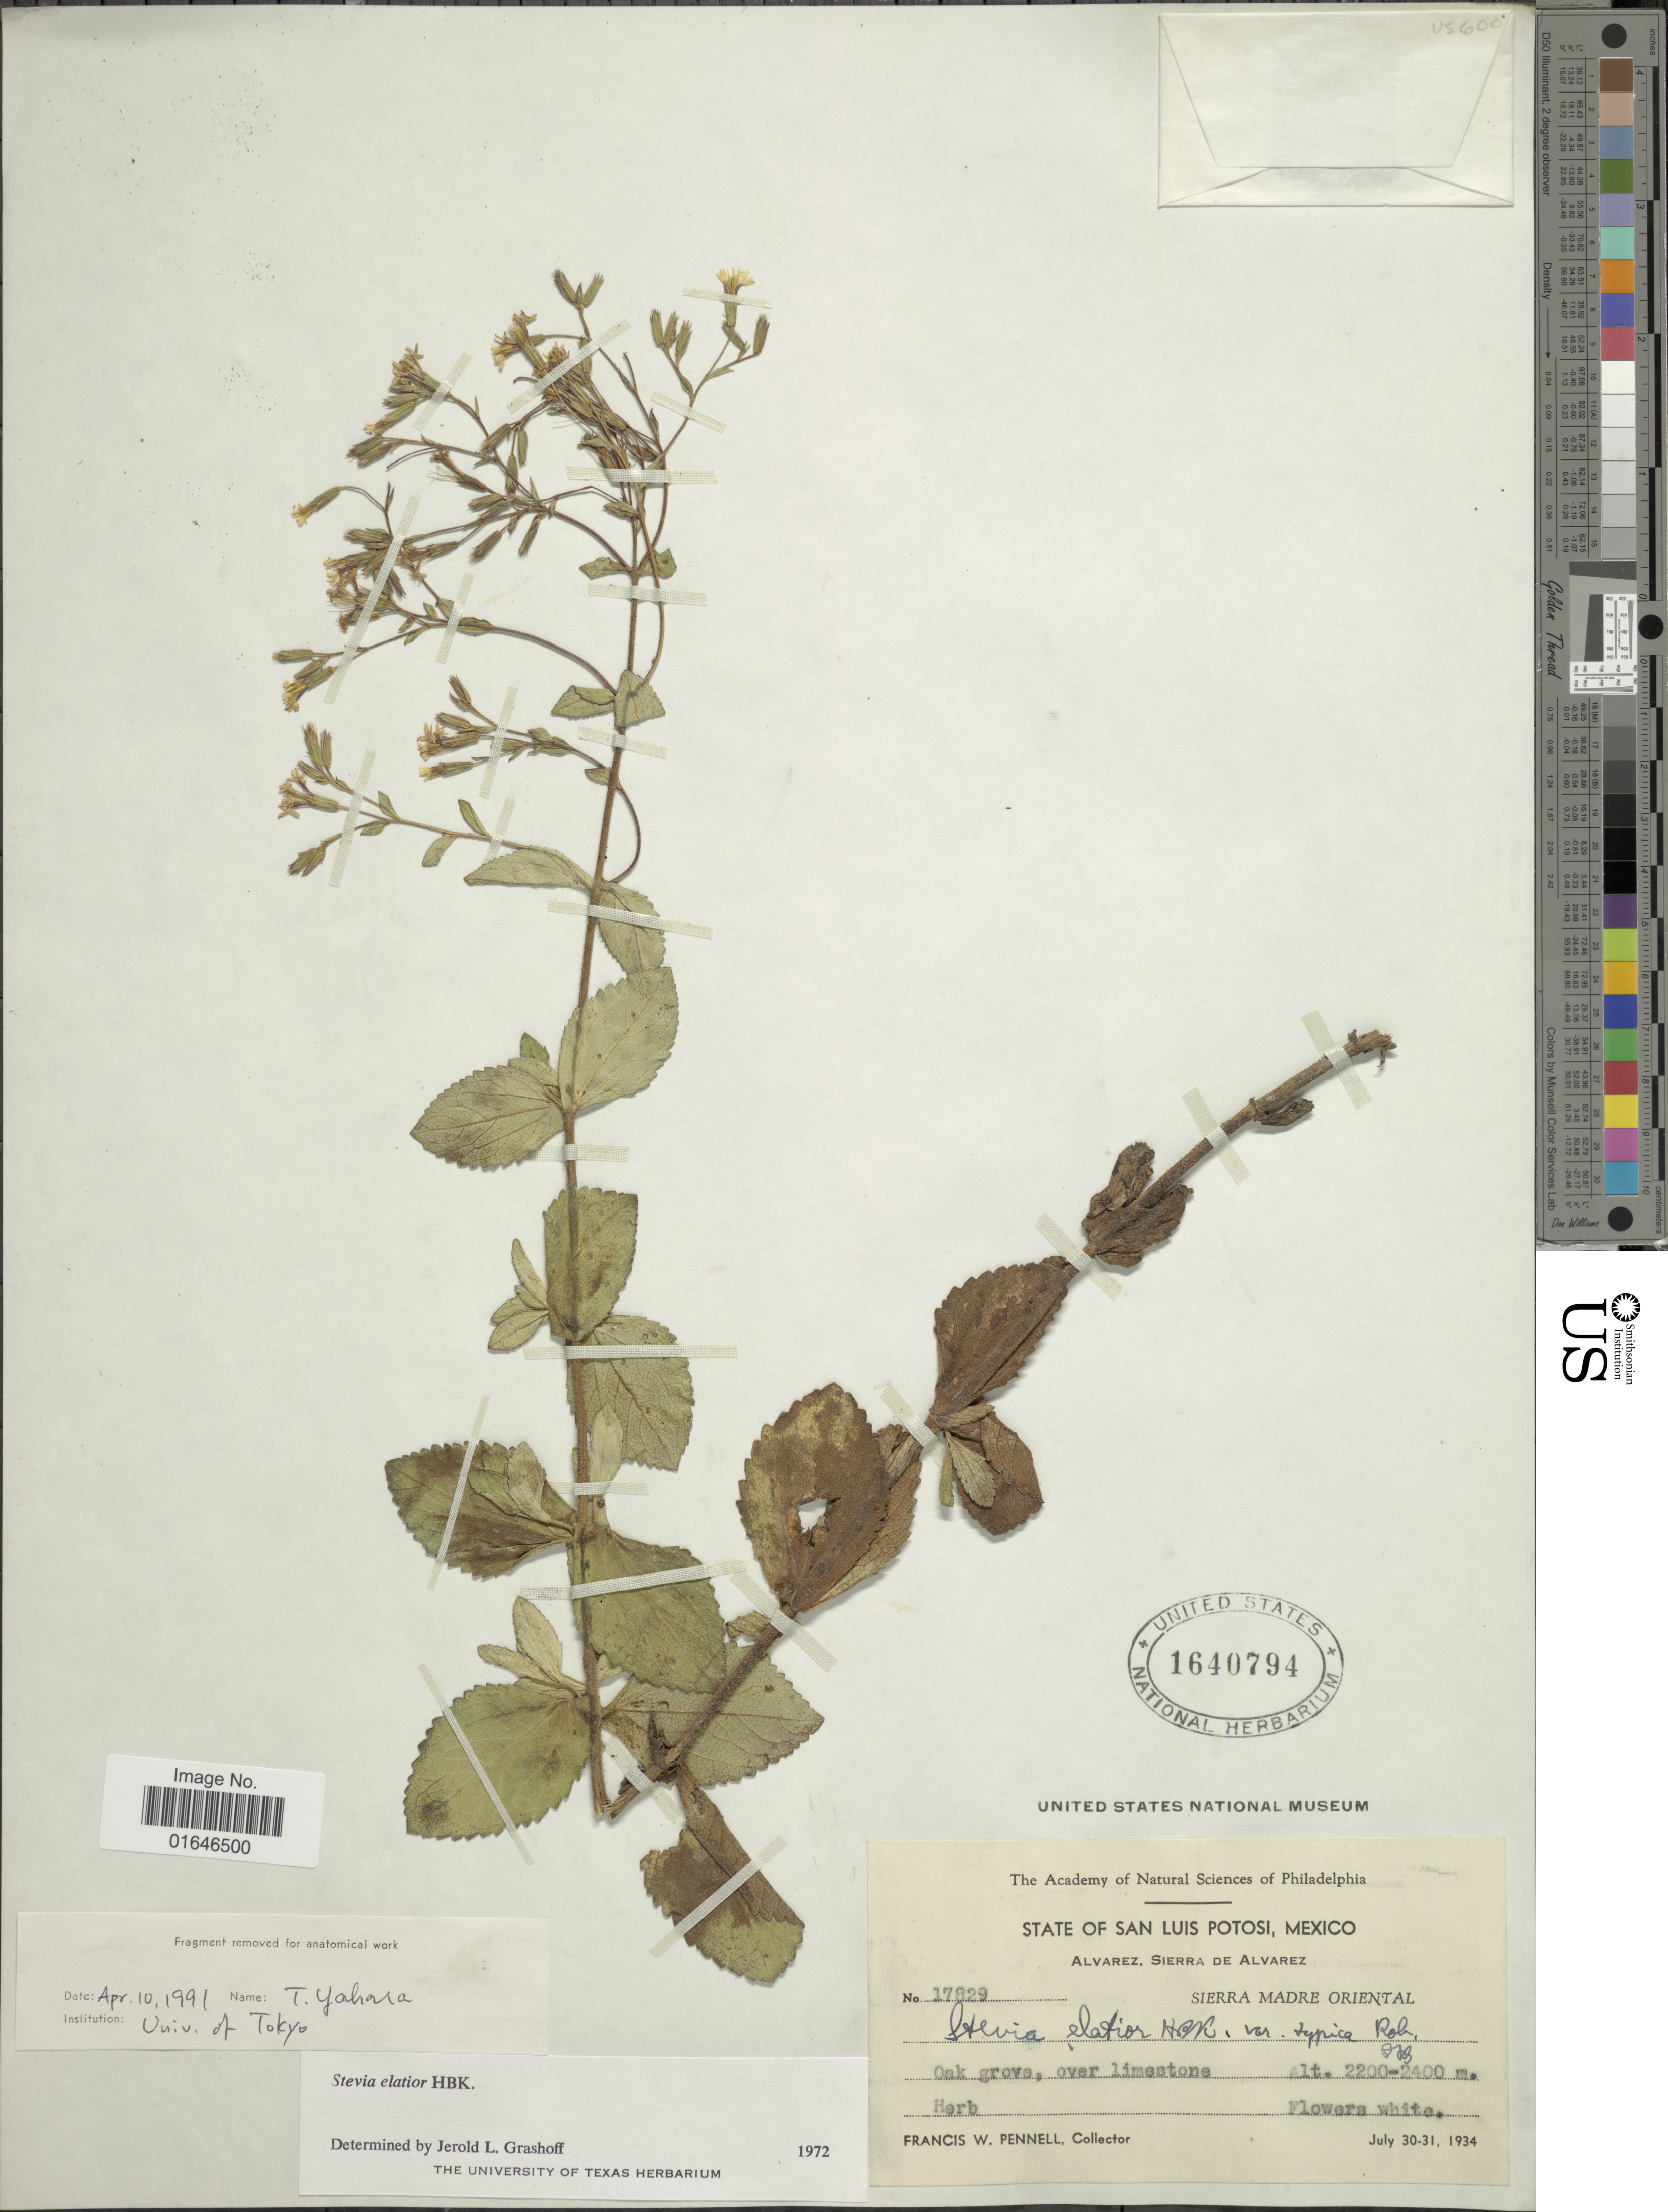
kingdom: Plantae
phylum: Tracheophyta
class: Magnoliopsida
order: Asterales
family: Asteraceae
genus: Stevia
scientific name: Stevia elatior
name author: Kunth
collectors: F. W. Pennell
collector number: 17829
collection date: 1934-07-30/1934-07-31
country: Mexico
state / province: San Luis Potosí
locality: State of San Luis Potosi, Alvarez, Sierra de Alvarez, Sierra madre Oriental, Oak grove, Over limestone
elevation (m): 2200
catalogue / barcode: US 1640794